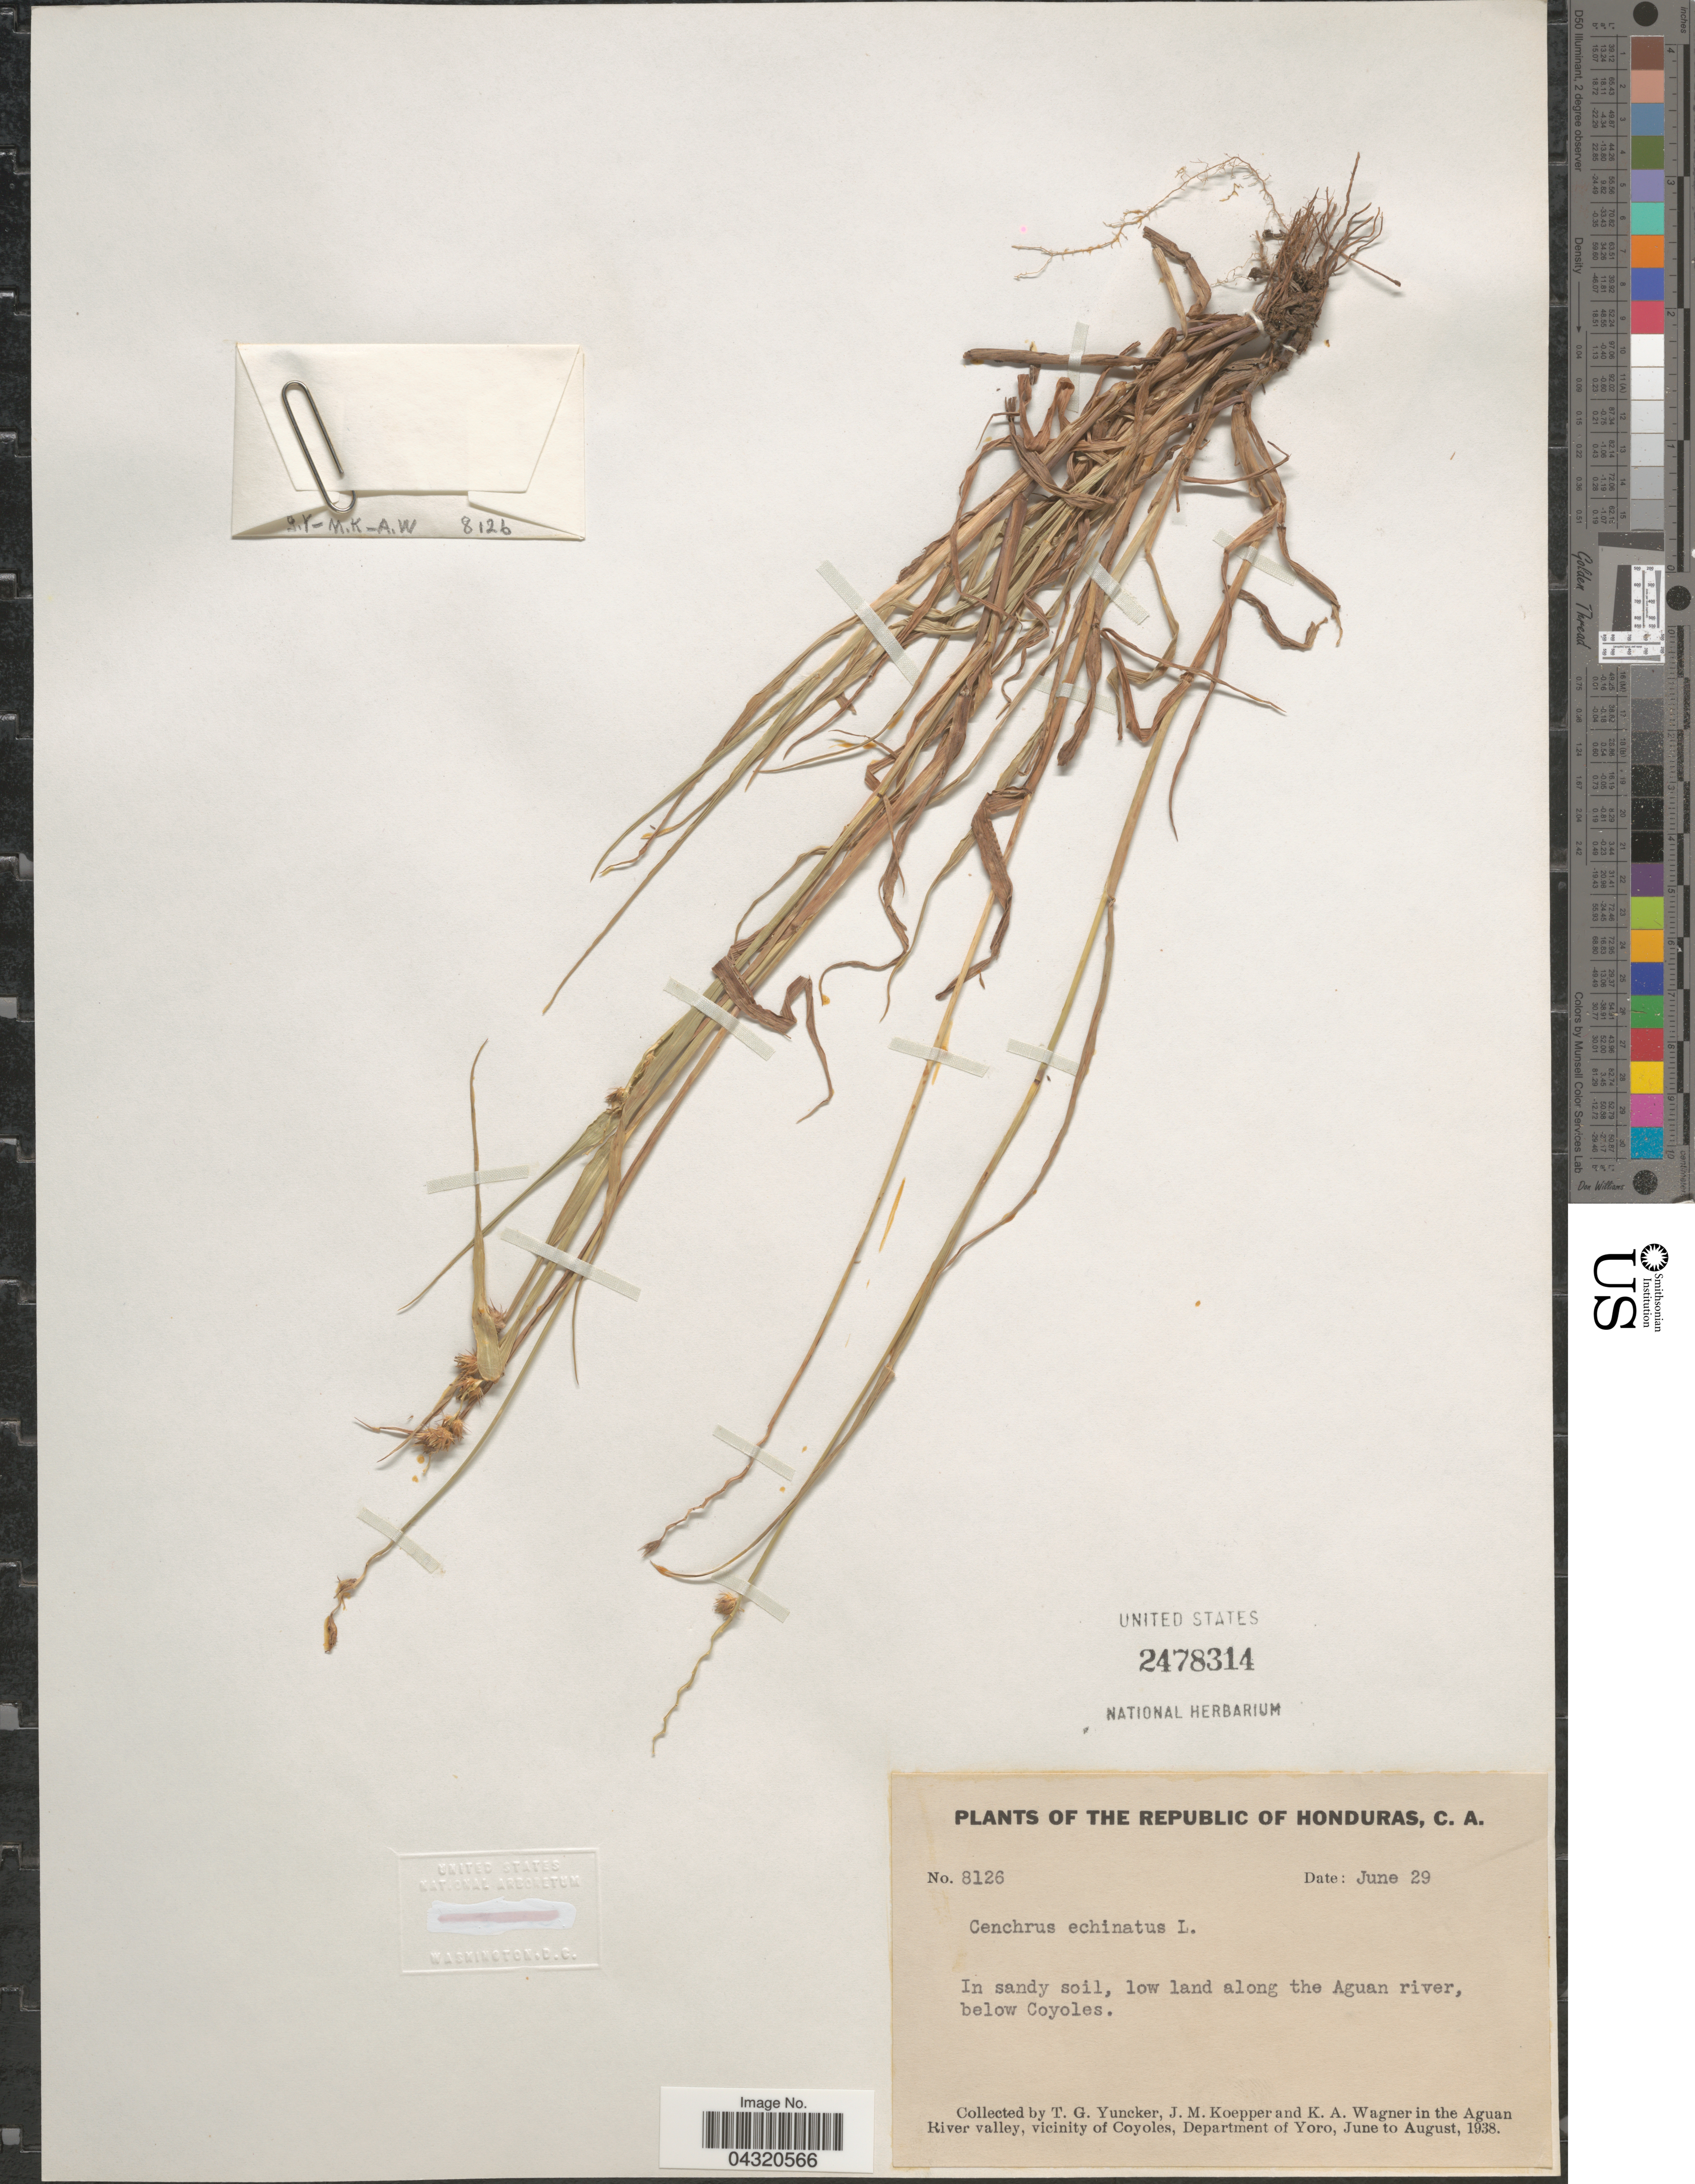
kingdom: Plantae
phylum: Tracheophyta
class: Liliopsida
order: Poales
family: Poaceae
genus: Cenchrus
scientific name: Cenchrus echinatus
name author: L.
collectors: T. G. Yuncker, J. M. Koepper & K. A. Wagner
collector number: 8126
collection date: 1938-06-29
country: Honduras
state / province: Yoro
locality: In sandy soil, low land along the Aguan river, below Coyoles. In the Aguan River valley, vicinity of Coyoles, Department of Yoro.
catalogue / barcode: US 2478314